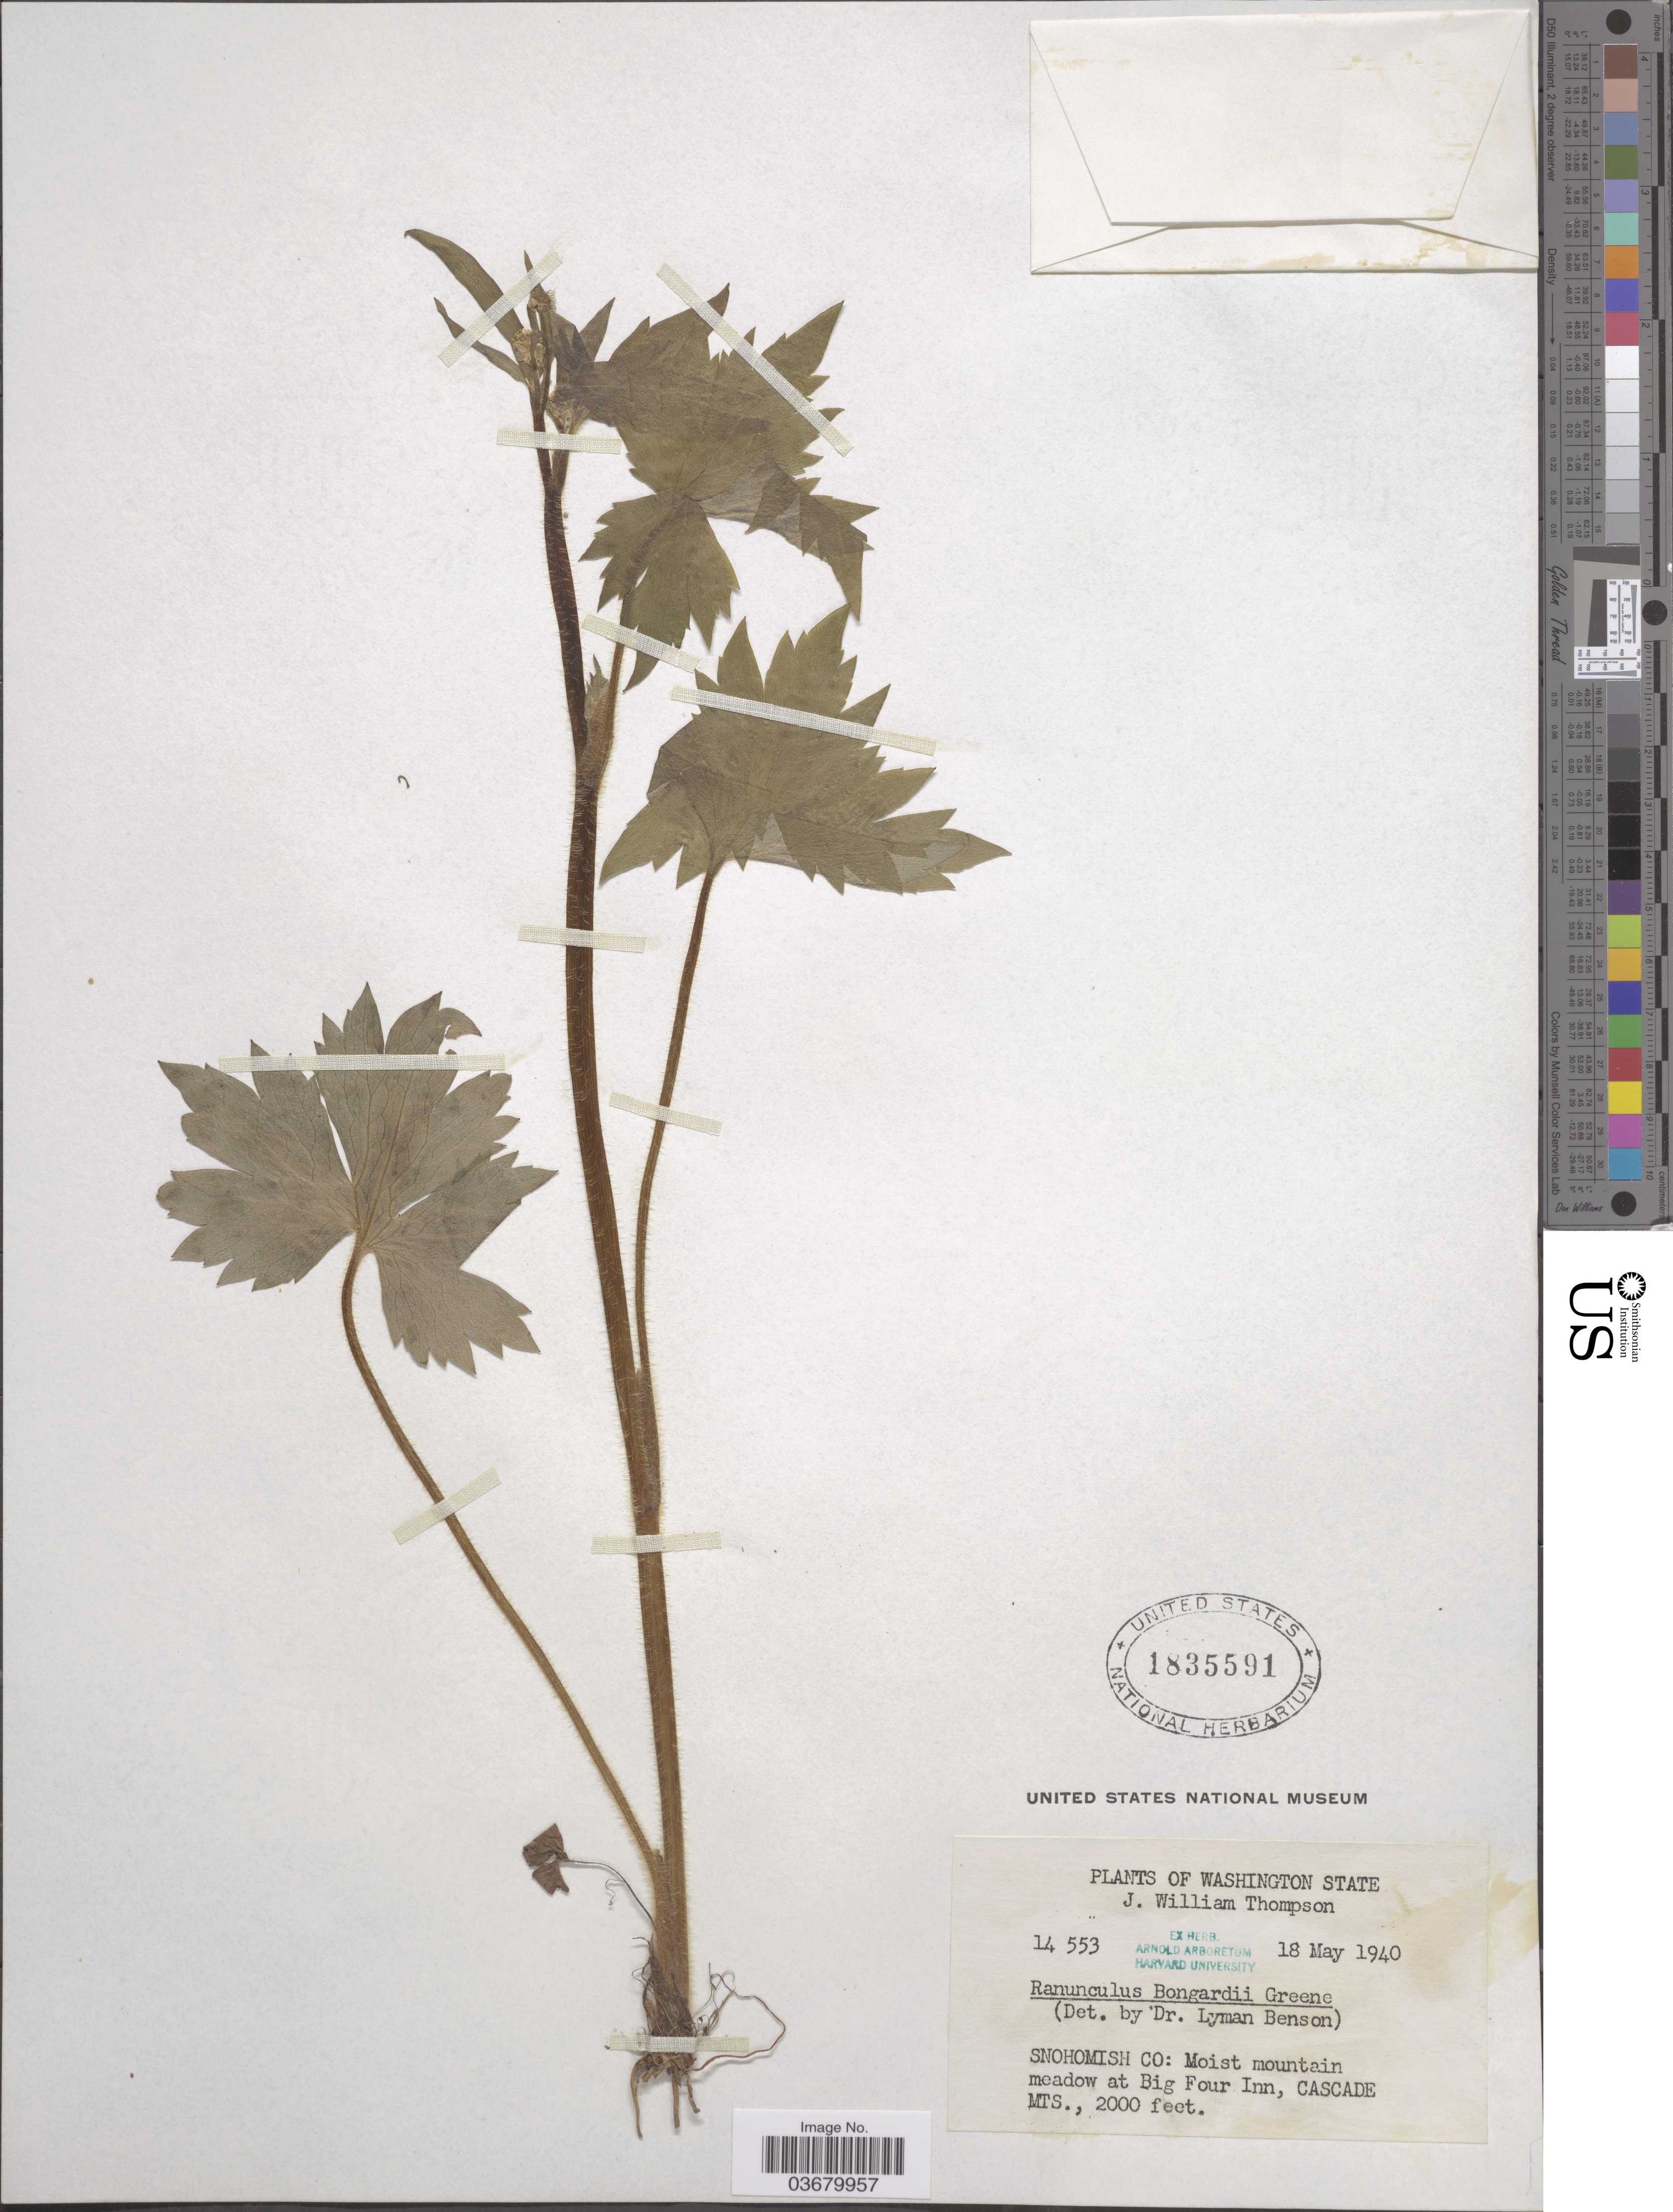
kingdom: Plantae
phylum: Tracheophyta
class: Magnoliopsida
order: Ranunculales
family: Ranunculaceae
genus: Ranunculus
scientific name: Ranunculus bongardii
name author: Greene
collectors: J. W. Thompson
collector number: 14553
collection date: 1940-05-18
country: United States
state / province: Washington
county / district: Snohomish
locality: Snohomish Co: Moist mountain meadow at Big Four Inn, Cascade Mts.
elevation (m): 610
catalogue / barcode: US 1835591